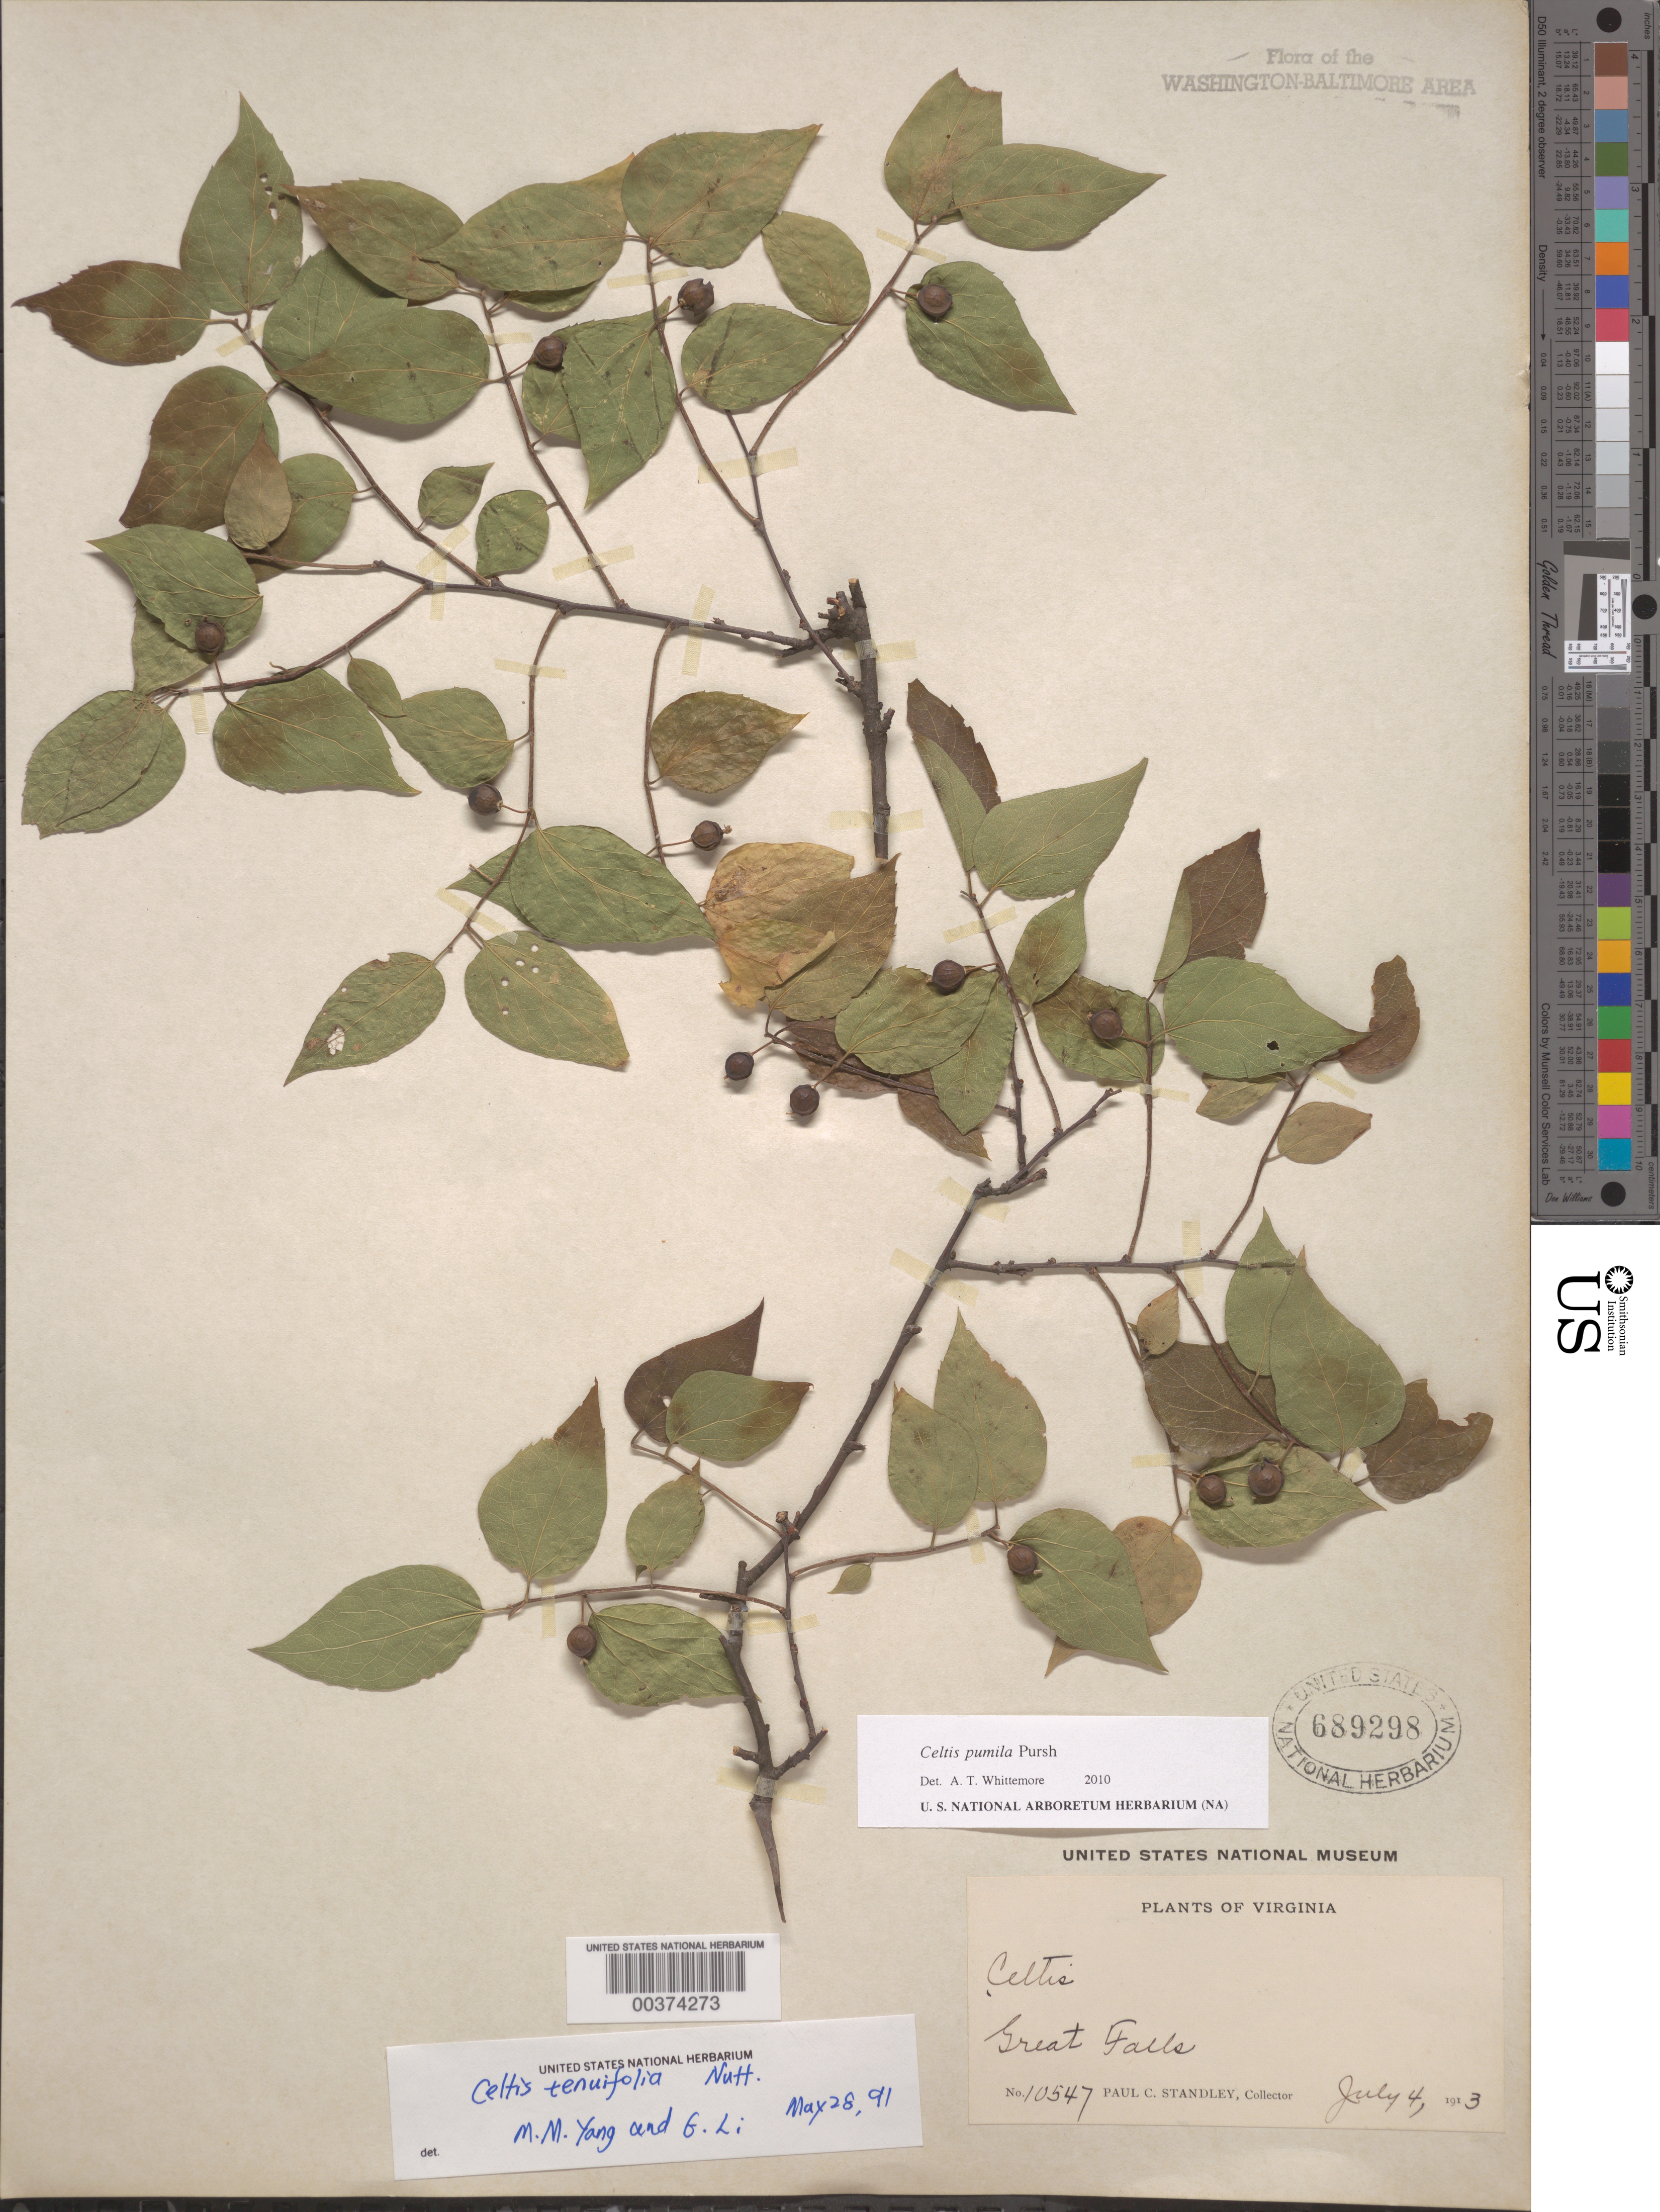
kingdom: Plantae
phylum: Tracheophyta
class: Magnoliopsida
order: Rosales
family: Cannabaceae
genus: Celtis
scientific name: Celtis pumila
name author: Pursh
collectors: P. C. Standley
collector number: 10547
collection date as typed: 04 Jul 1913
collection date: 1913-07-04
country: United States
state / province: Virginia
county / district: Fairfax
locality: Great Falls C. and O. Canal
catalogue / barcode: US 689298